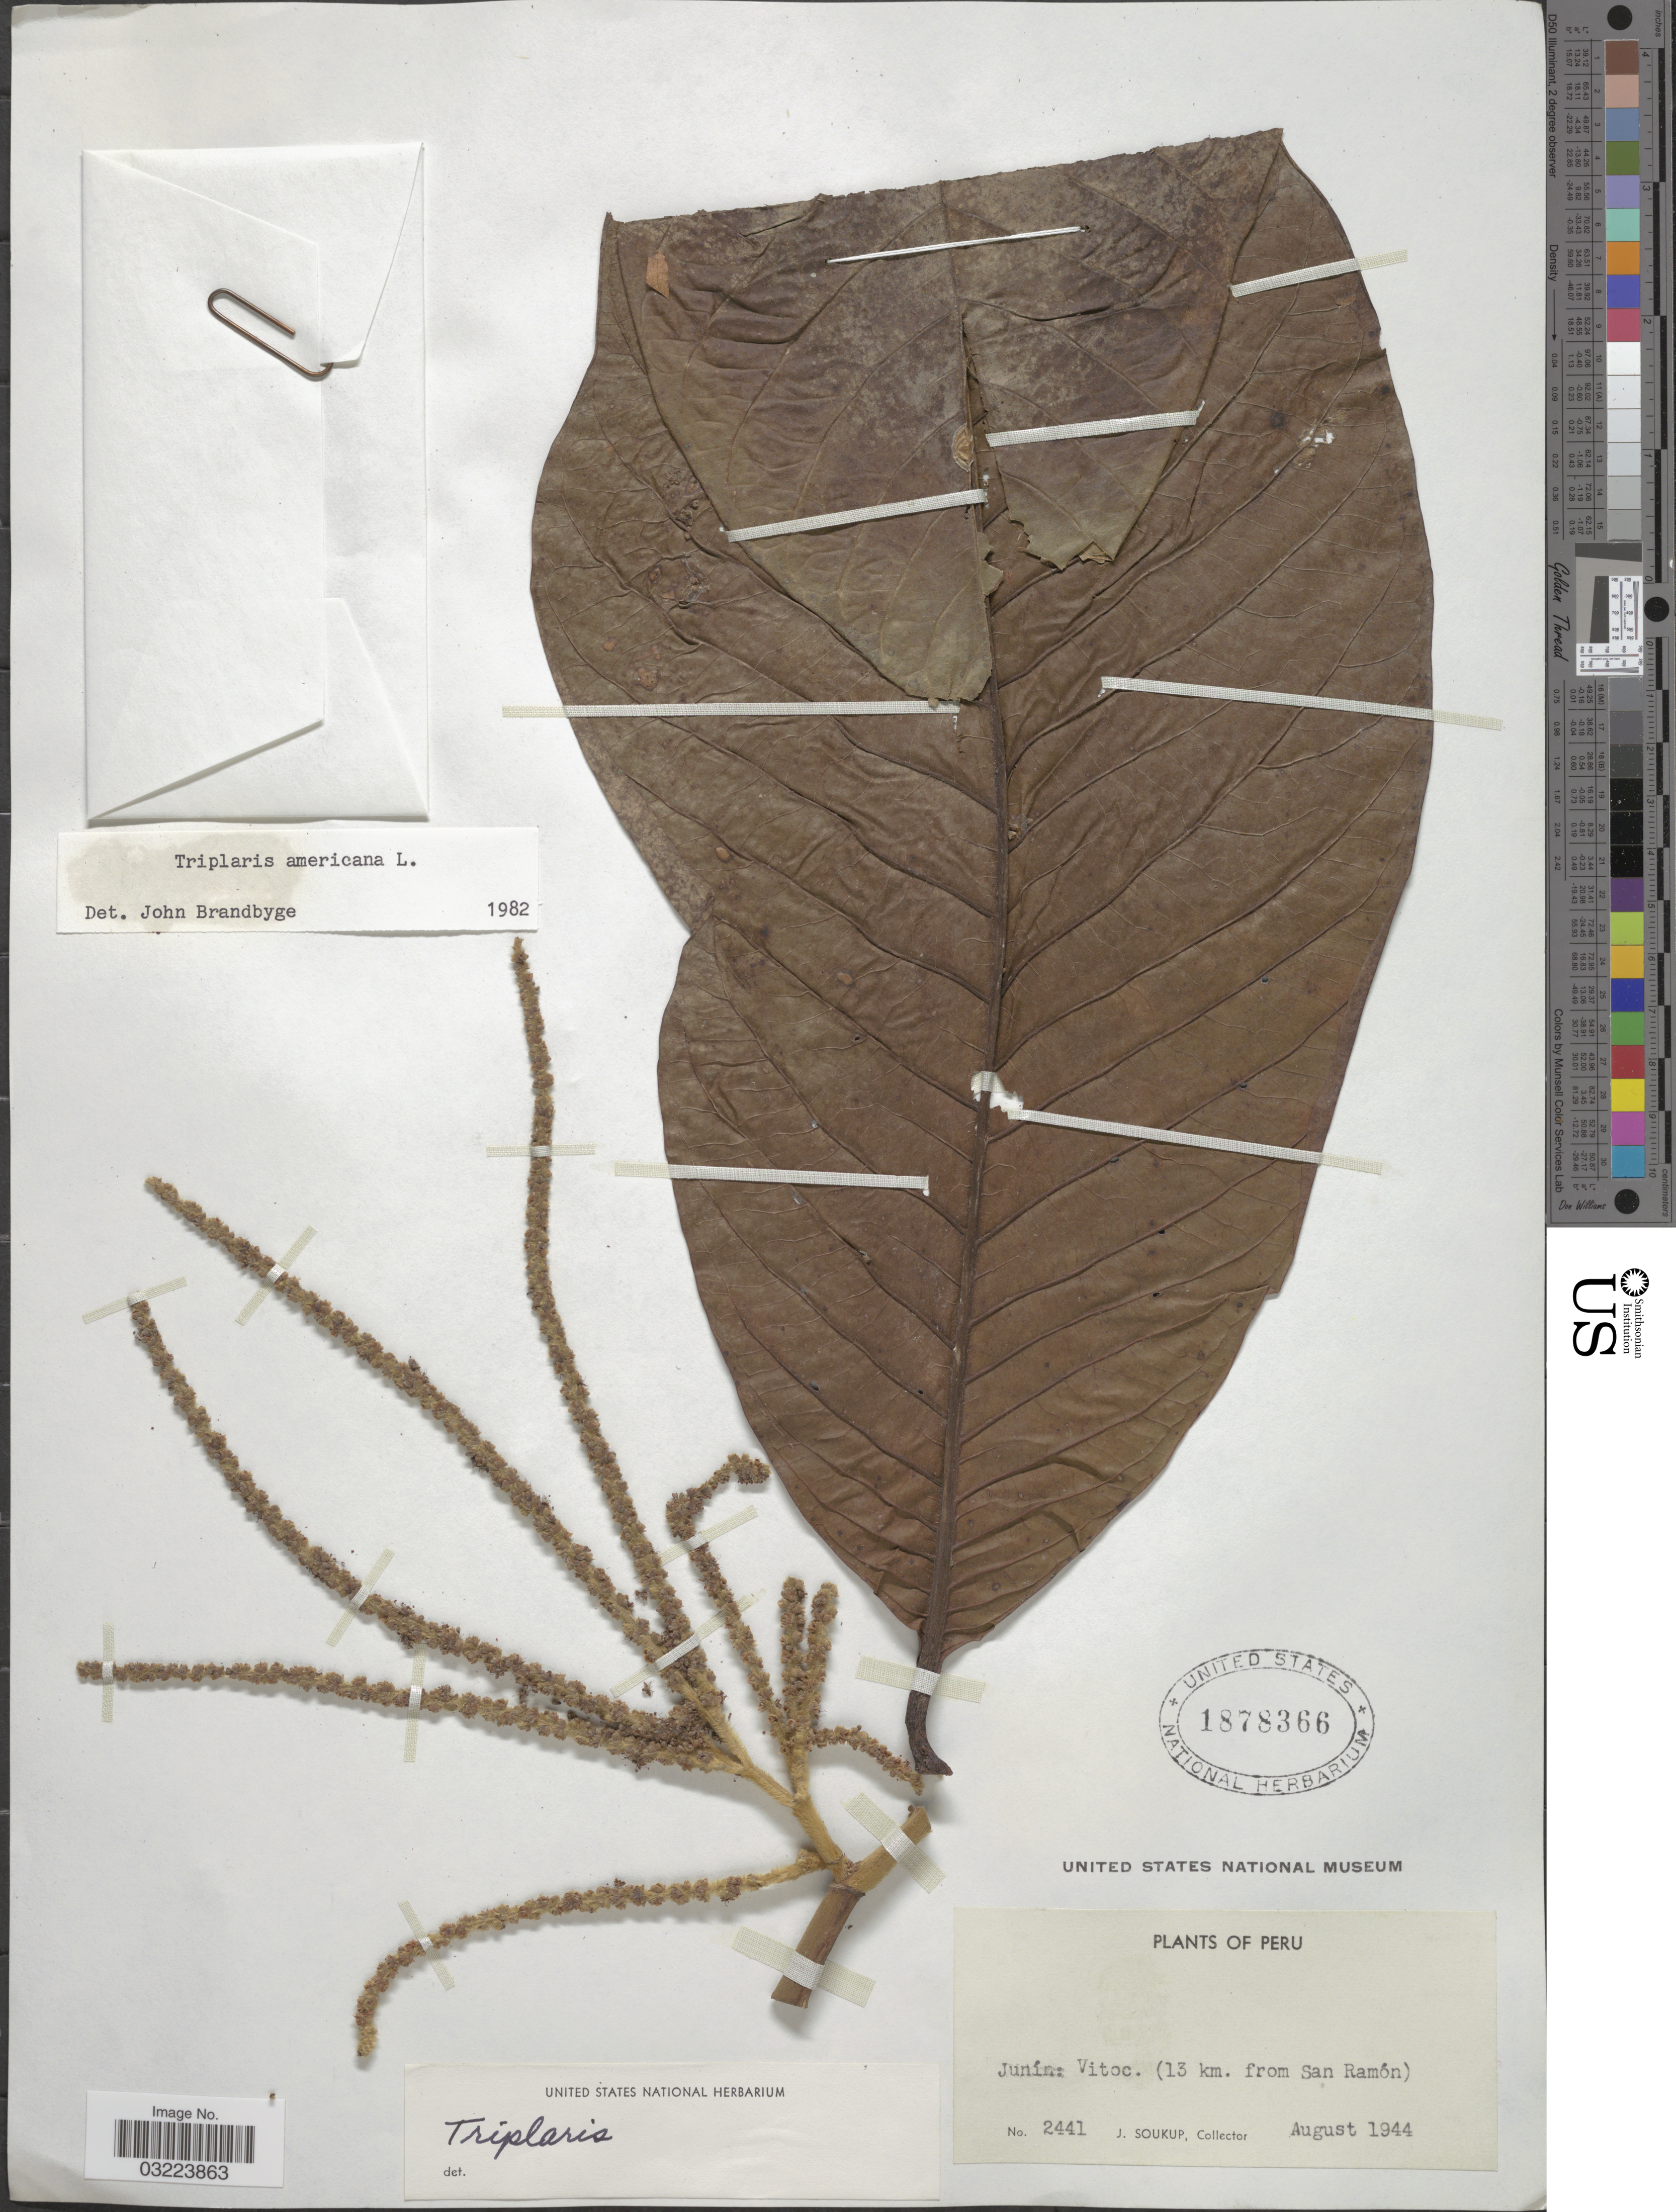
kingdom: Plantae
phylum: Tracheophyta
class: Magnoliopsida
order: Caryophyllales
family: Polygonaceae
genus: Triplaris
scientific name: Triplaris americana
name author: L.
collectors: J. Soukup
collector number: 2441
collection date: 1944-08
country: Peru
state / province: Junín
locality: Junín Vitoc. (13 km. from San Ramón).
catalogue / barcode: US 1878366